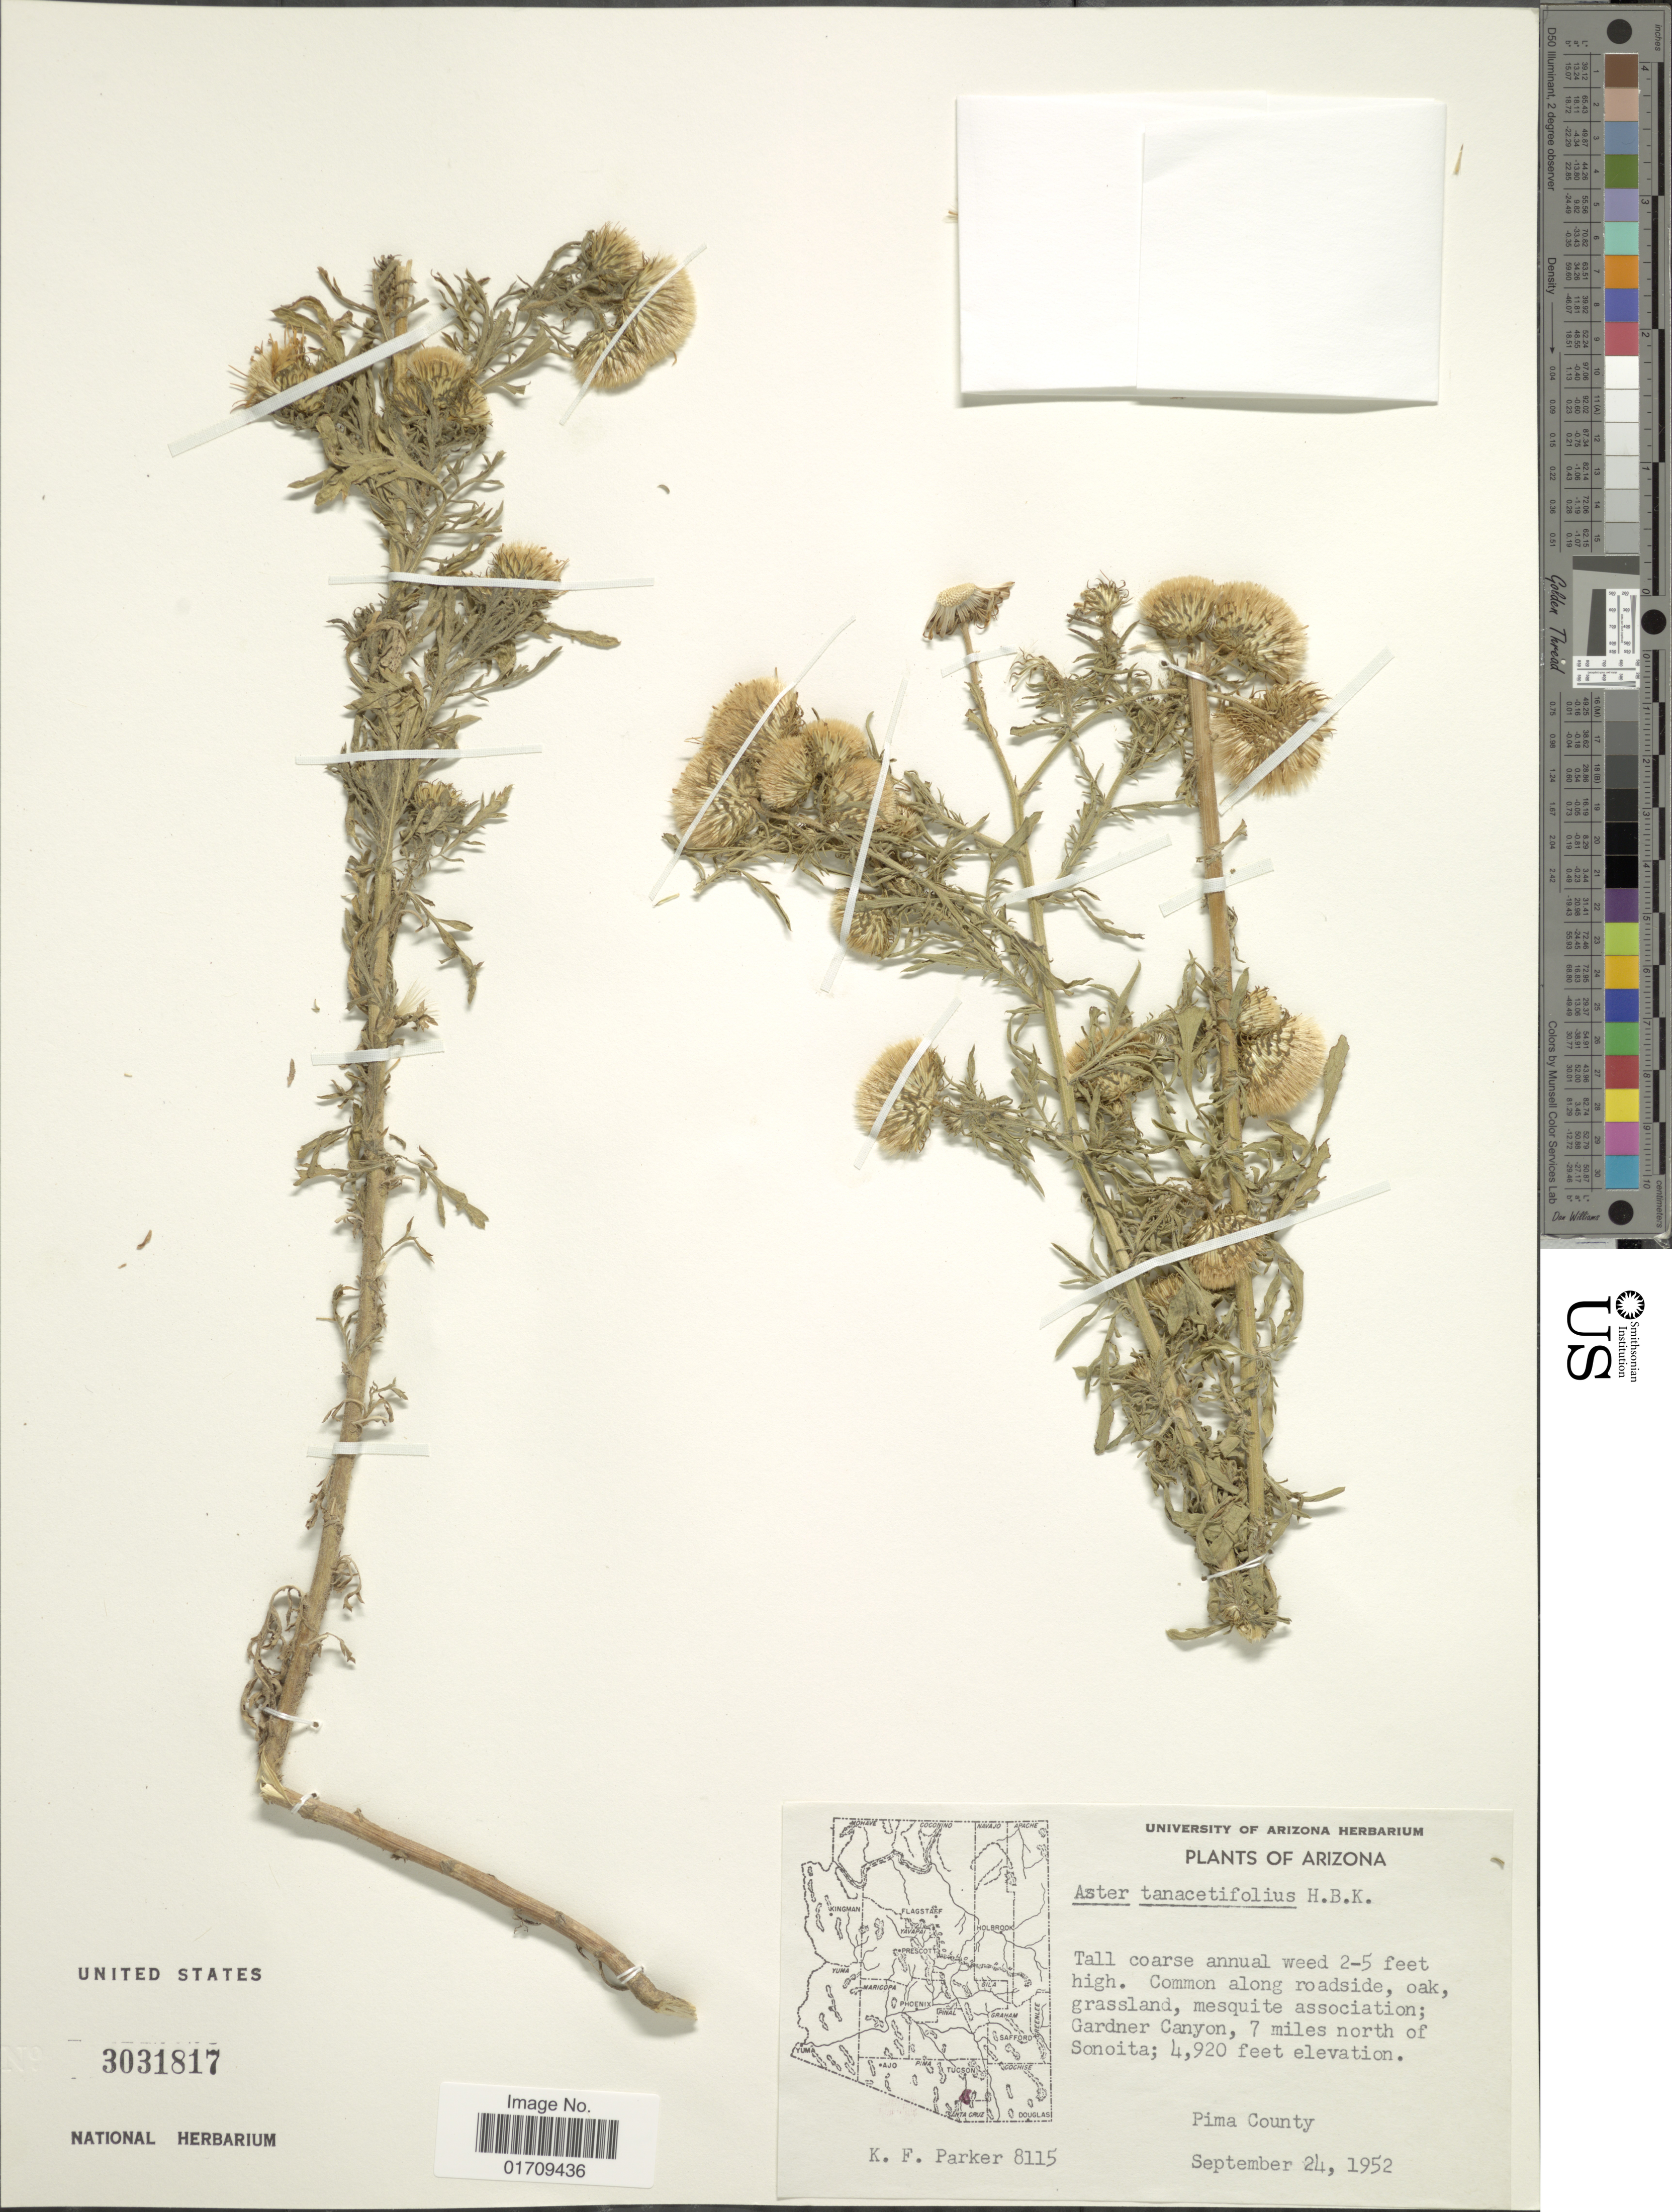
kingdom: Plantae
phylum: Tracheophyta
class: Magnoliopsida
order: Asterales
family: Asteraceae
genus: Machaeranthera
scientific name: Machaeranthera tanacetifolia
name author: (Kunth) Nees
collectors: K. F. Parker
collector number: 8115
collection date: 1952-09-24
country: United States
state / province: Arizona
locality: Gardner Canyon, 7 miles north of Sonoita, Pima County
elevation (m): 1500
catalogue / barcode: US 3031817